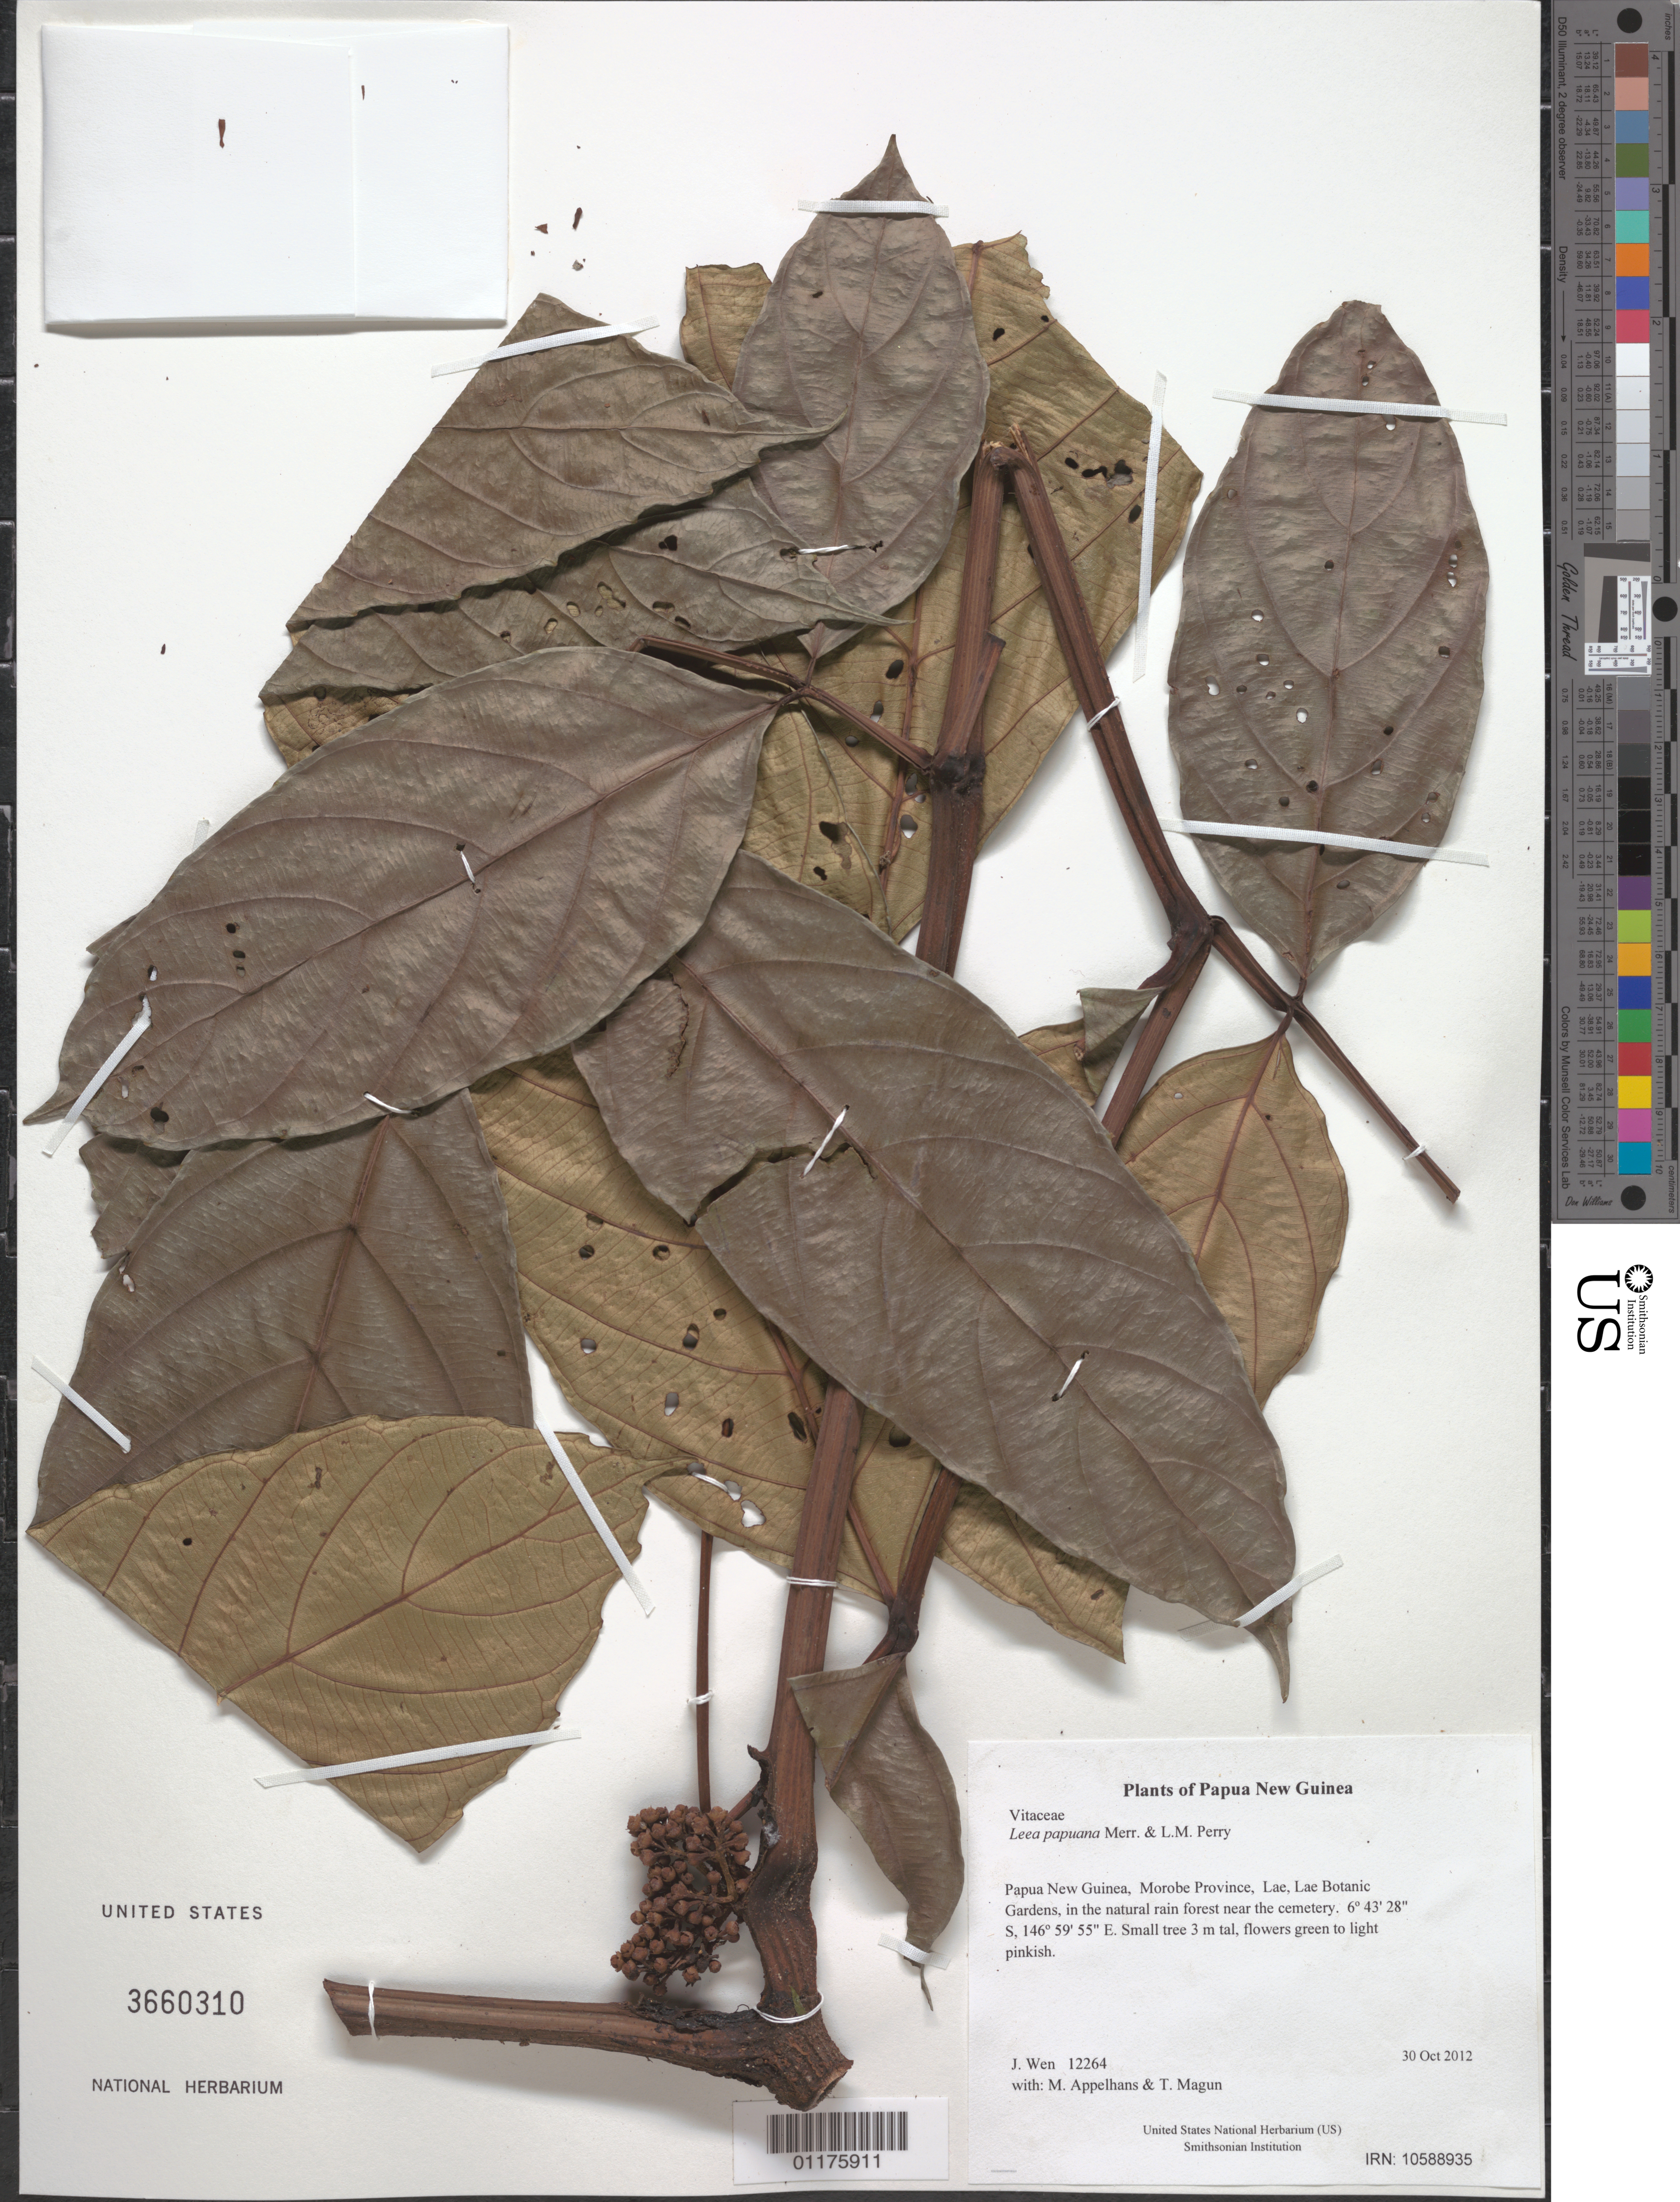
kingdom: Plantae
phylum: Tracheophyta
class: Magnoliopsida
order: Vitales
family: Vitaceae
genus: Leea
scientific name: Leea papuana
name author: Merr. & L.M. Perry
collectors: M. Appelhans & T. Magun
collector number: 12264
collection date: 2012-10-30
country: Papua New Guinea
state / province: Morobe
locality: Lae, Lae Botanic Gardens, in the natural rain forest near the cemetery.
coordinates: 06 43.481 S, 146 59.923 E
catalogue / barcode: US 3660310